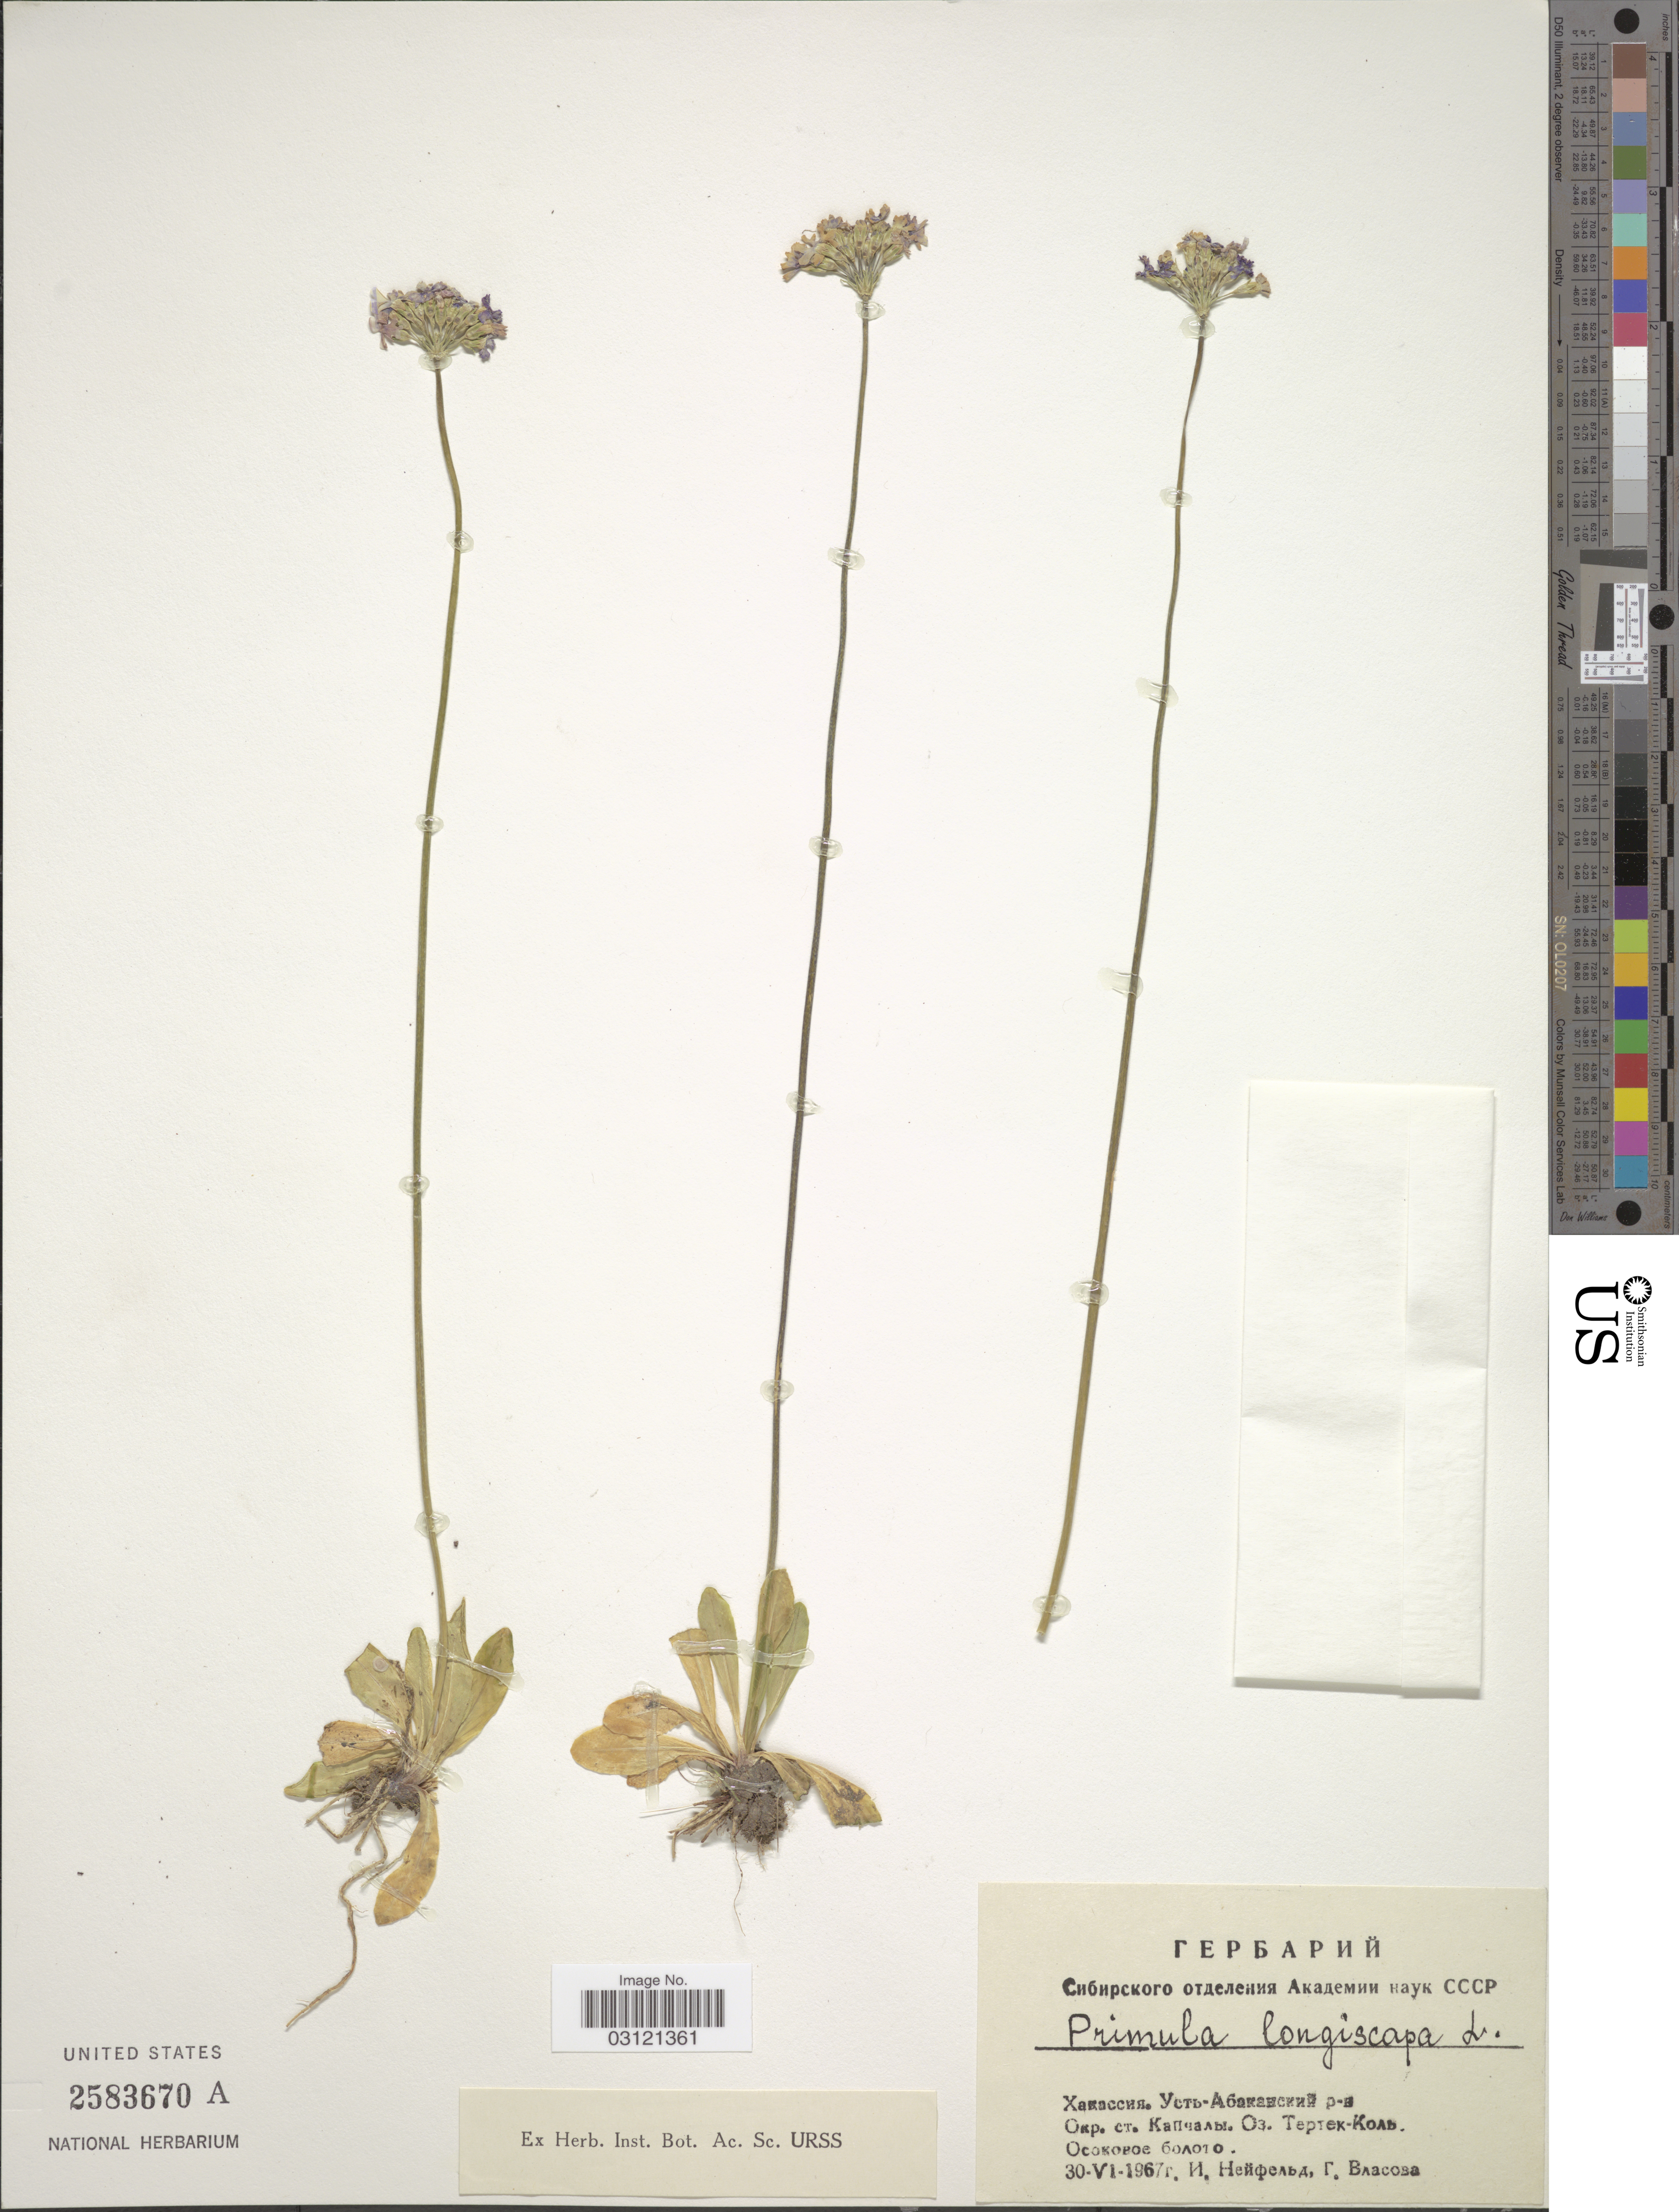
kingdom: Plantae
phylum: Tracheophyta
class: Magnoliopsida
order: Ericales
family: Primulaceae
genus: Primula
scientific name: Primula longiscapa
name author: Ledeb.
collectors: I. Neifeld & G. Vlasova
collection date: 1967-06-30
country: Russian Federation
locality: Ust-Abakanskiy Rayon, vicinity of Station Kapchaly, Lake Tertek-Kol.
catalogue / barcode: US 2583670A